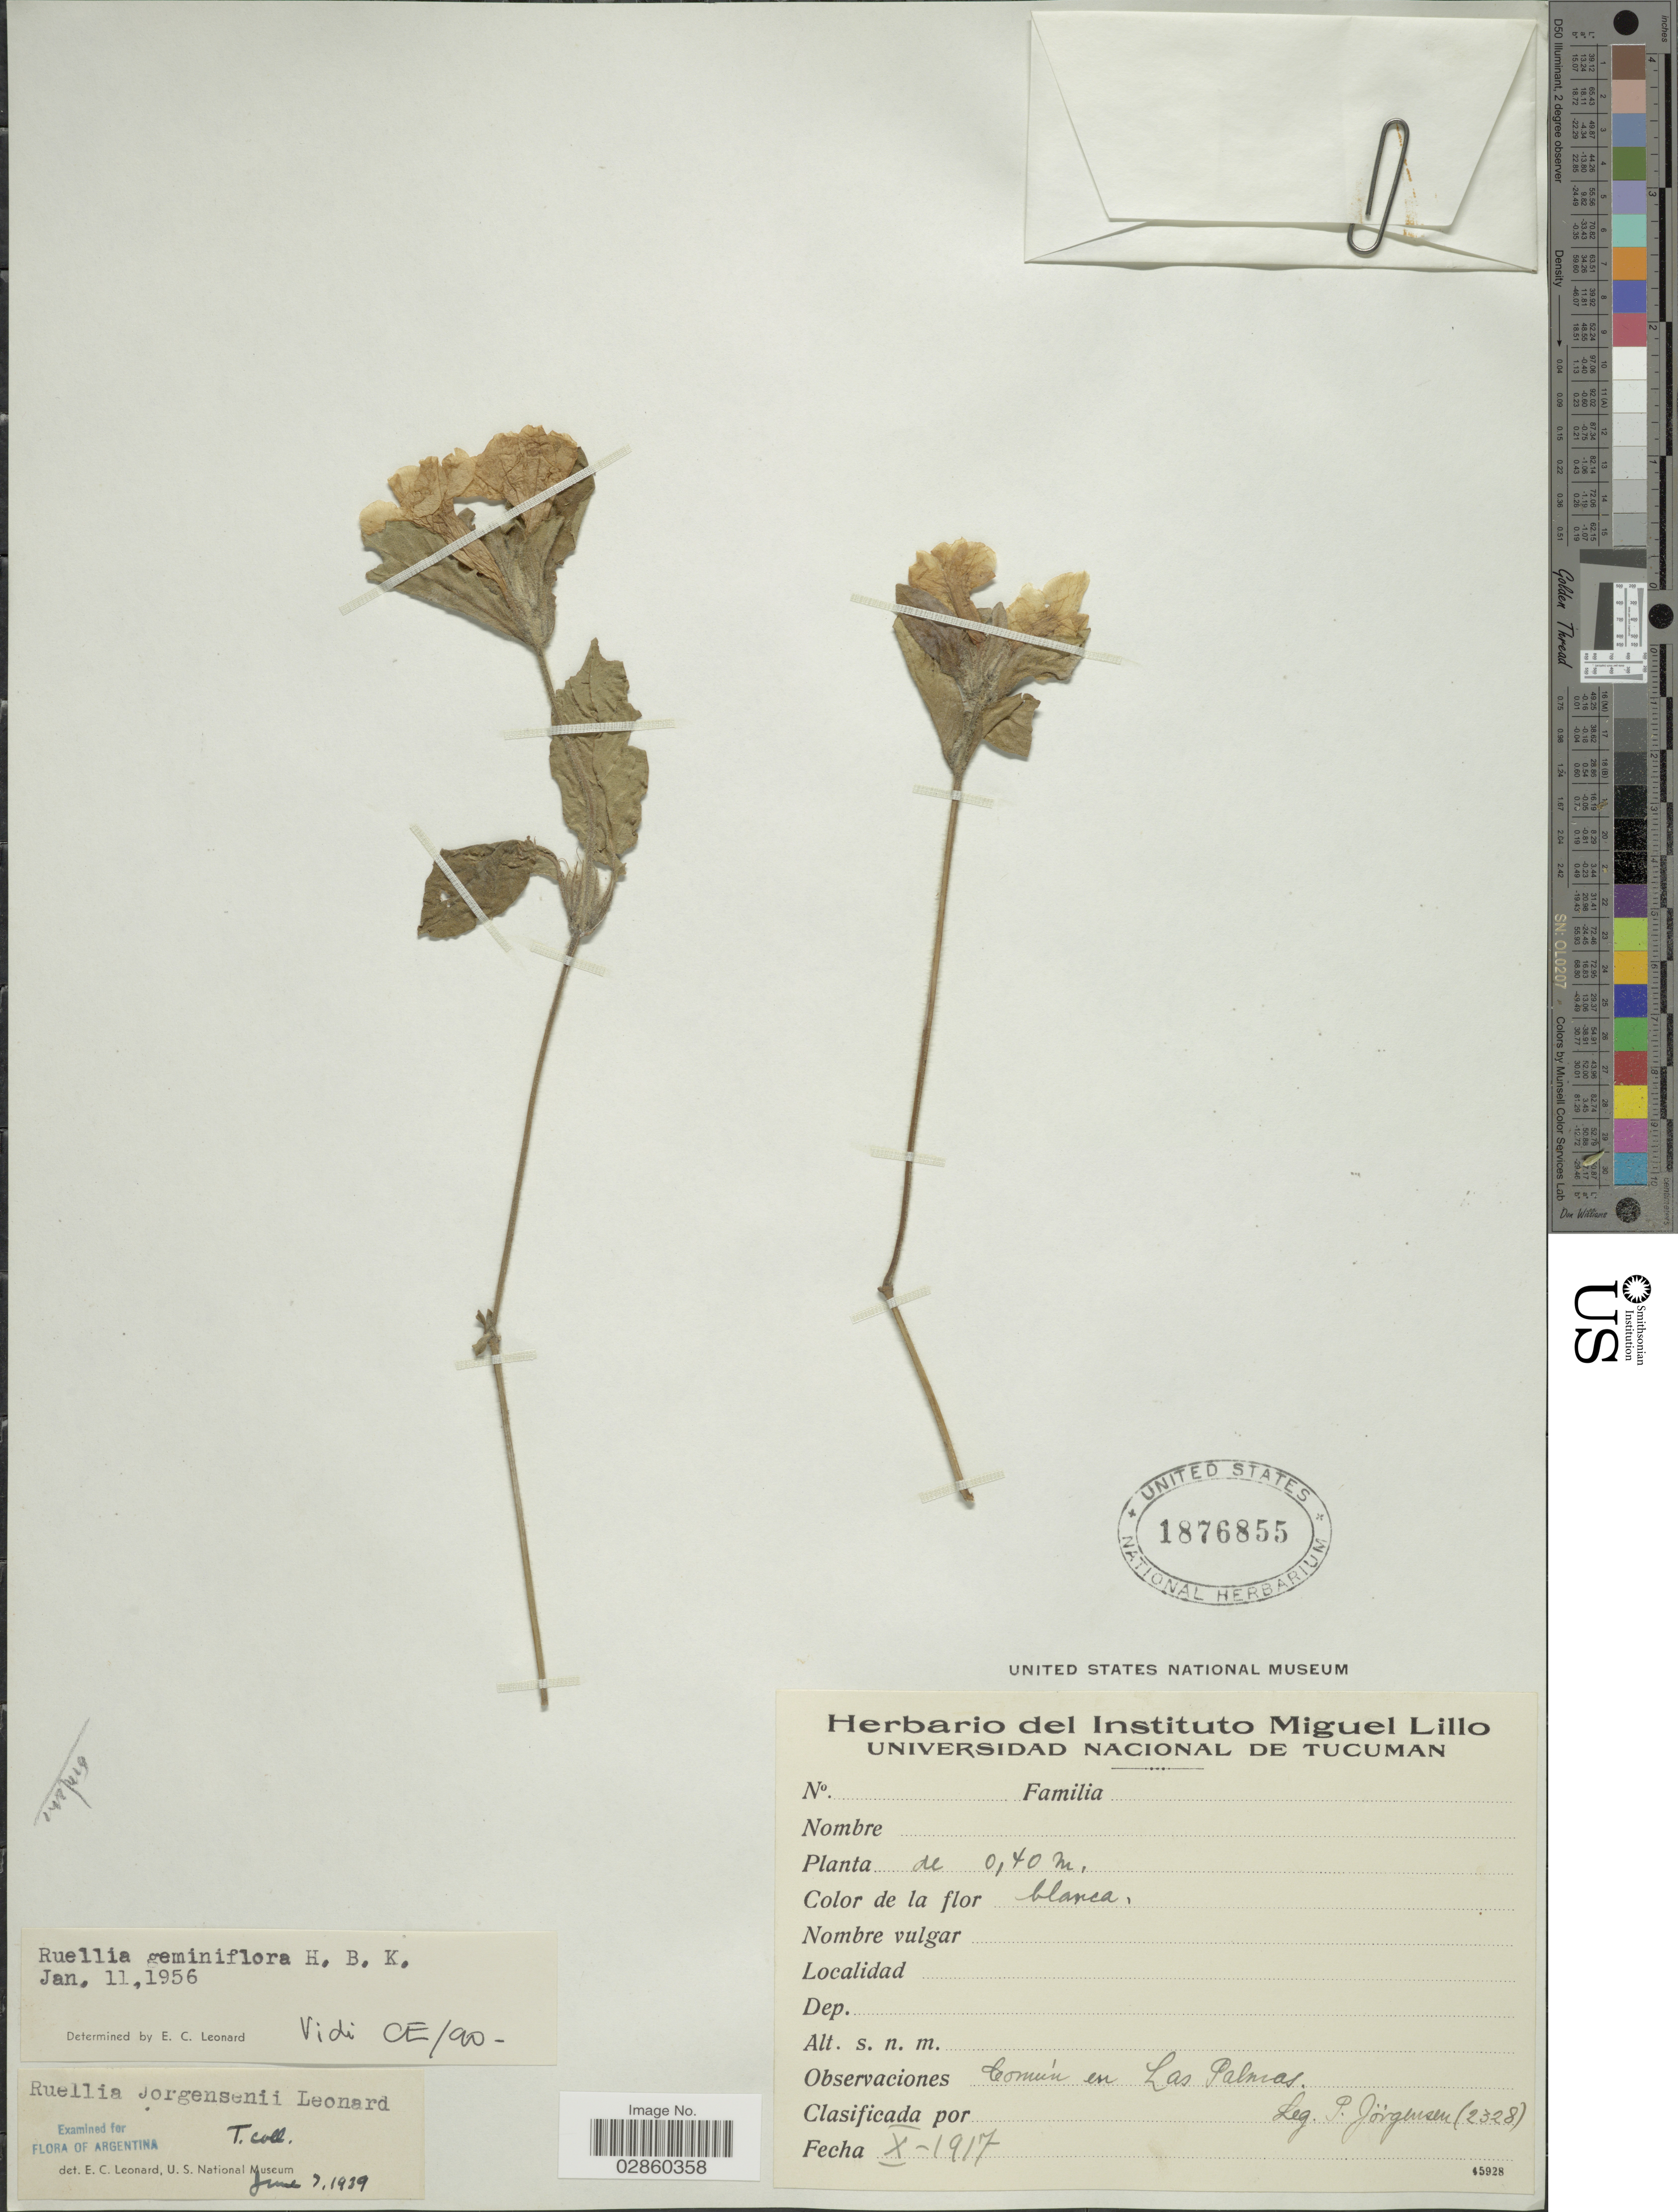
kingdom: Plantae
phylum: Tracheophyta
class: Magnoliopsida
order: Lamiales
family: Acanthaceae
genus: Ruellia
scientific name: Ruellia geminiflora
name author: Kunth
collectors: P. Jörgensen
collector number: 2328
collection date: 1917-10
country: Argentina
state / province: Tucuman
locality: Común en Las Palmas.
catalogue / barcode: US 1876855